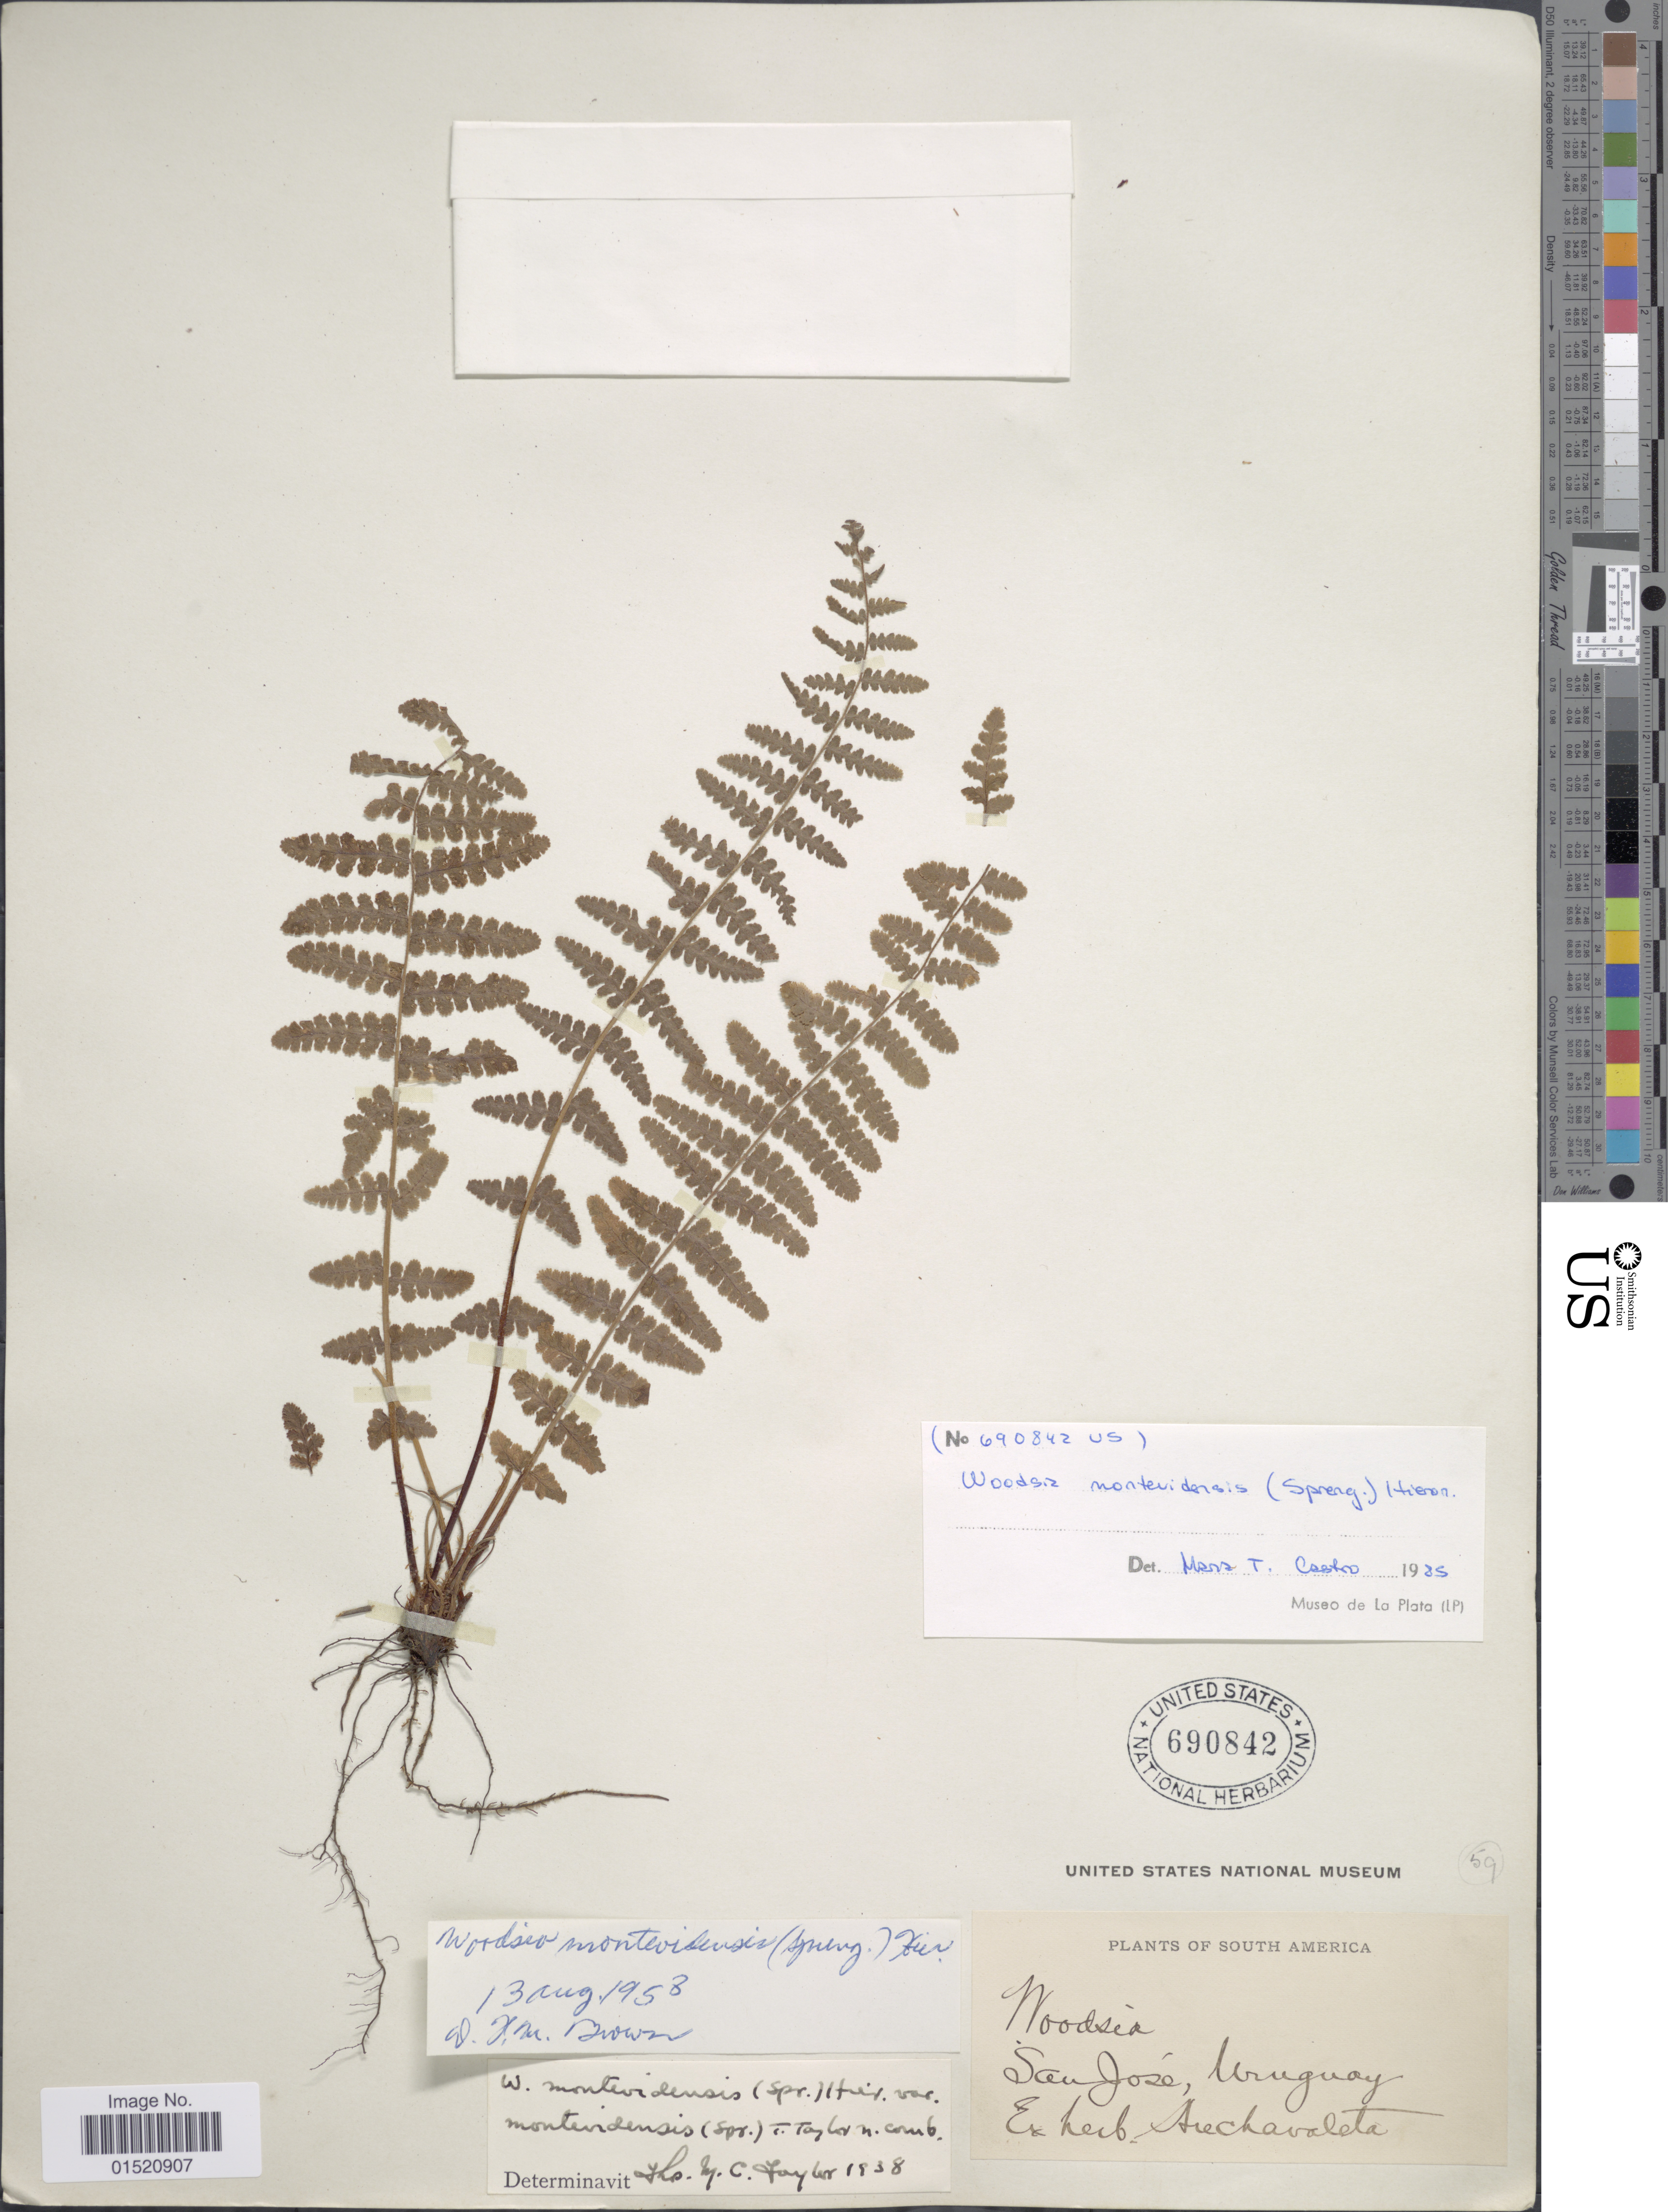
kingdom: Plantae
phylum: Tracheophyta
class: Polypodiopsida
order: Polypodiales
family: Woodsiaceae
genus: Woodsia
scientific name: Woodsia montevidensis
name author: (Spreng.) Hieron.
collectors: ex herb. Arechavaleta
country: Uruguay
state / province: San Jose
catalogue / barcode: US 690842